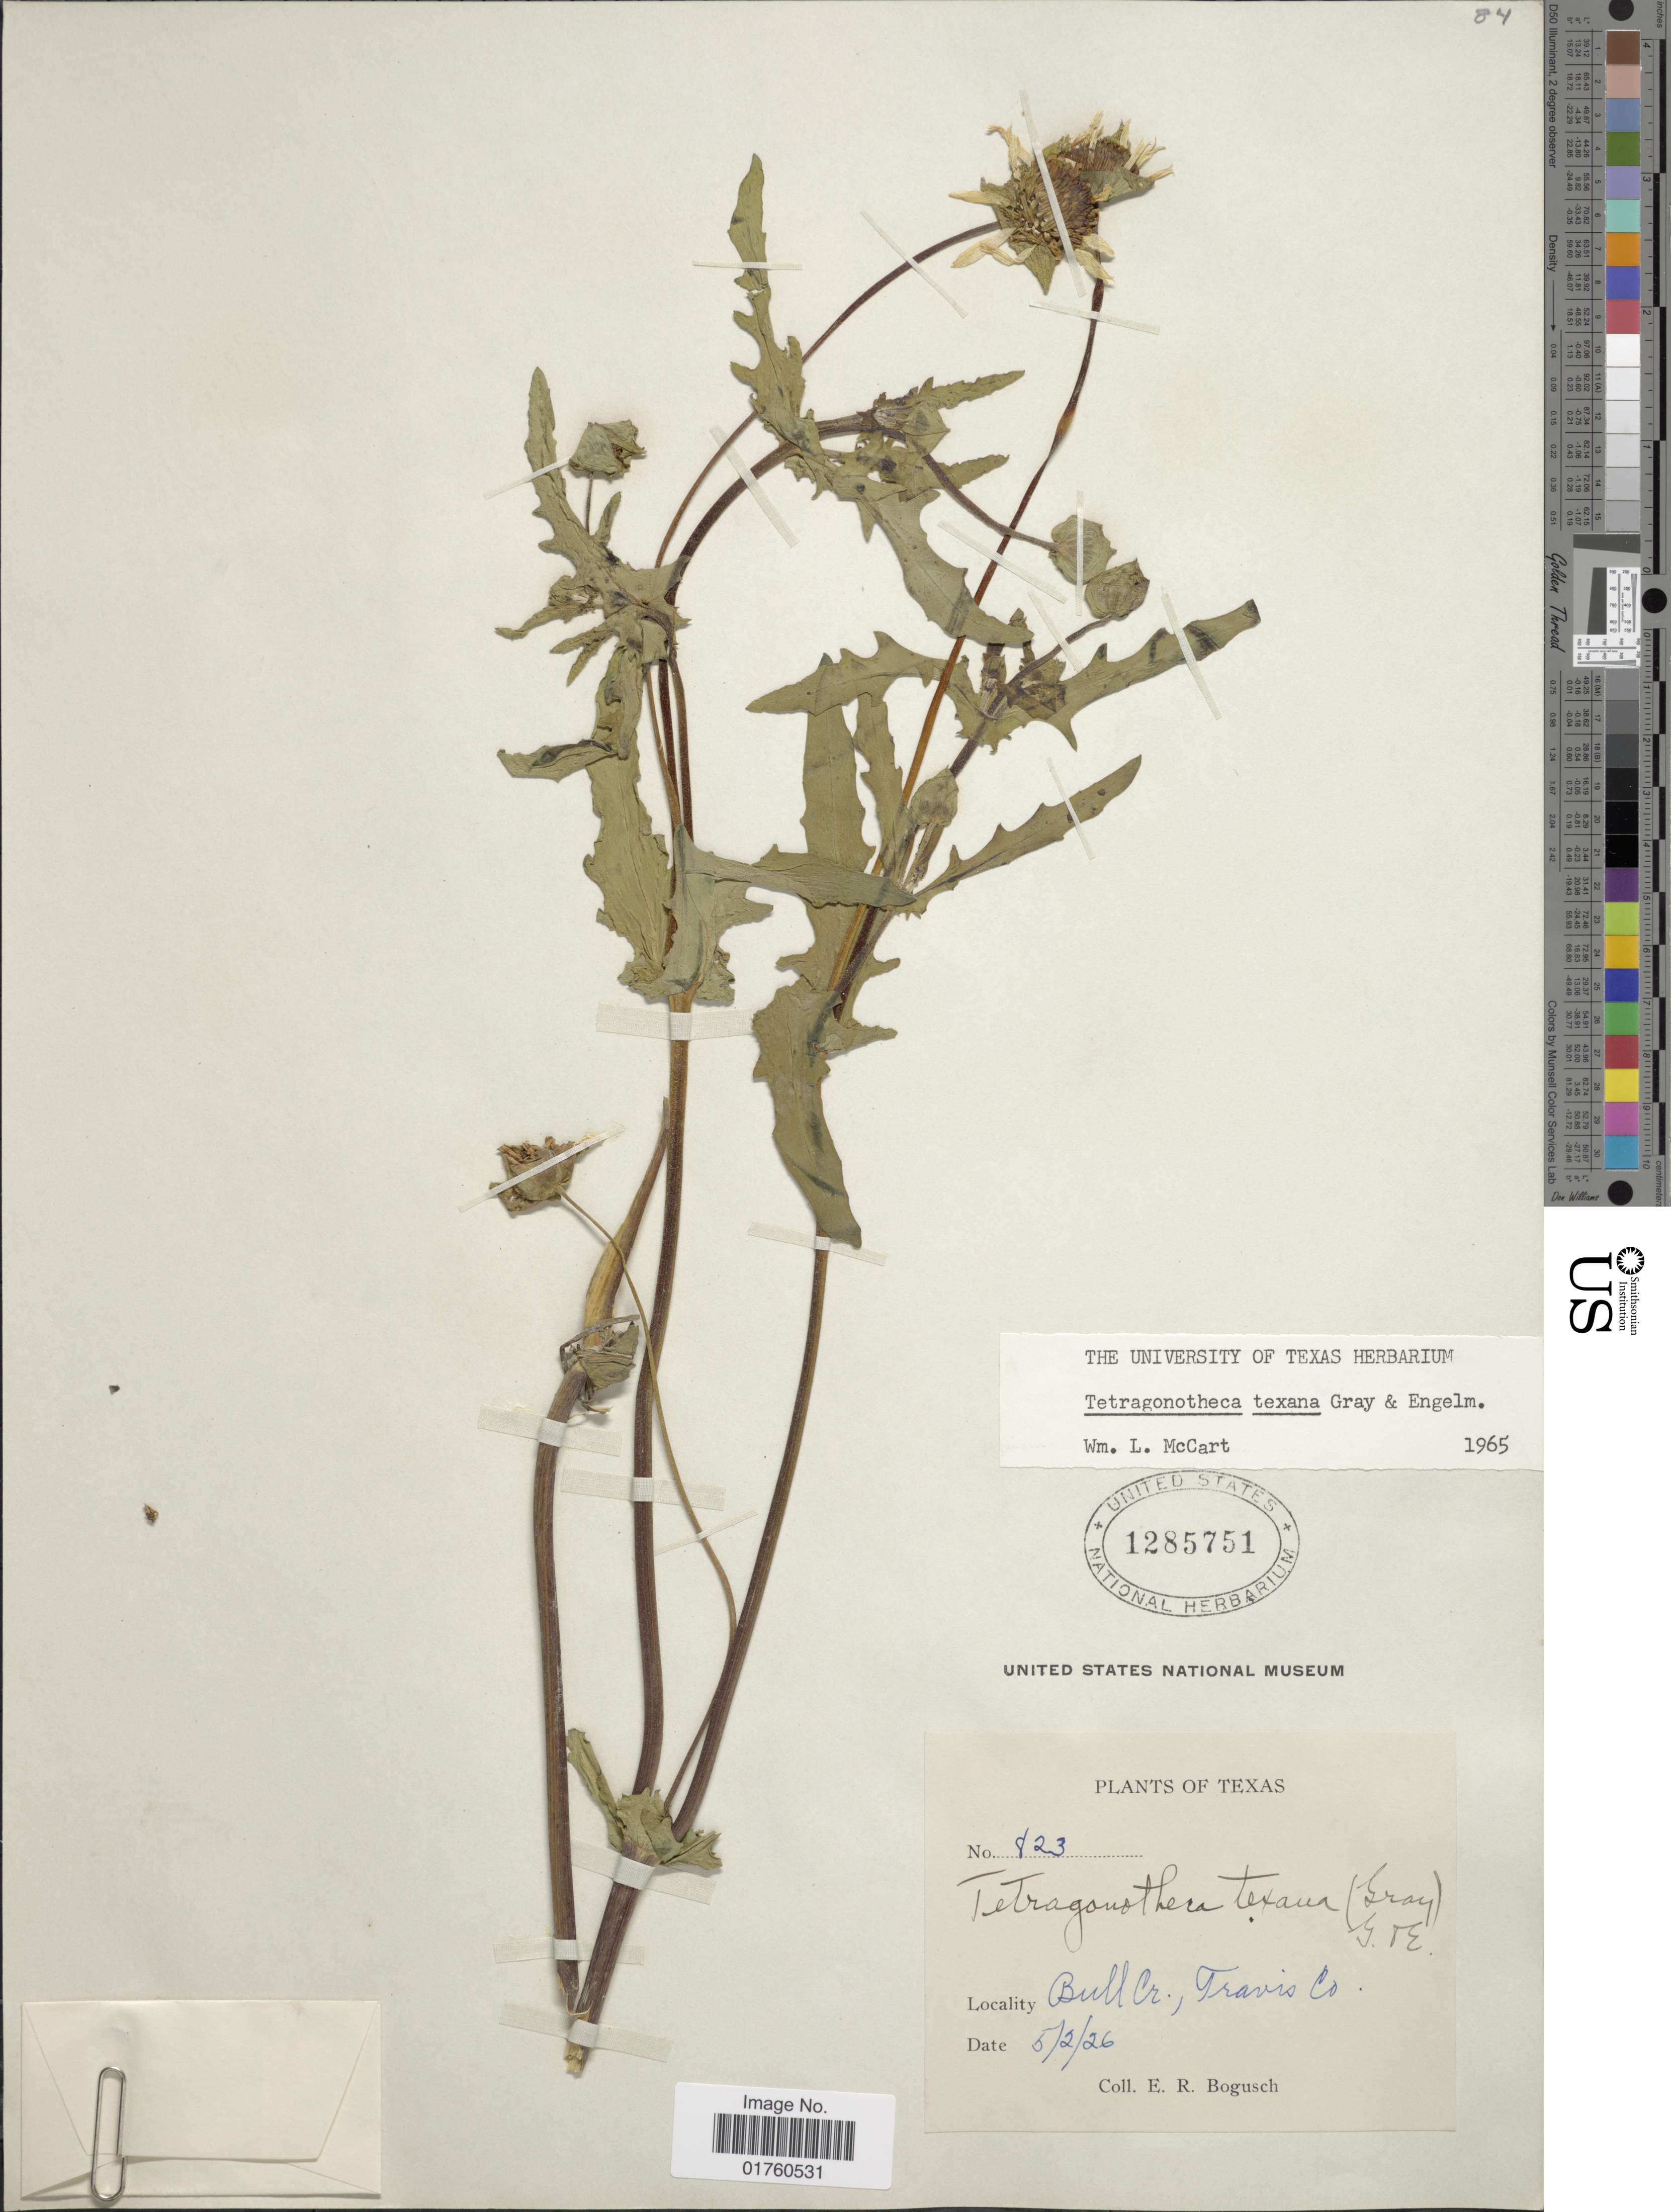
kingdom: Plantae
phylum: Tracheophyta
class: Magnoliopsida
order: Asterales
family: Asteraceae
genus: Tetragonotheca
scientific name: Tetragonotheca texana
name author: A. Gray & Engelm.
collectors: E. Bogusch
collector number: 823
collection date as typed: Transcribed d/m/y: 2/5/26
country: United States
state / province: Texas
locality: Bull Cr., Travis Co.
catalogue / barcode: US 1285751